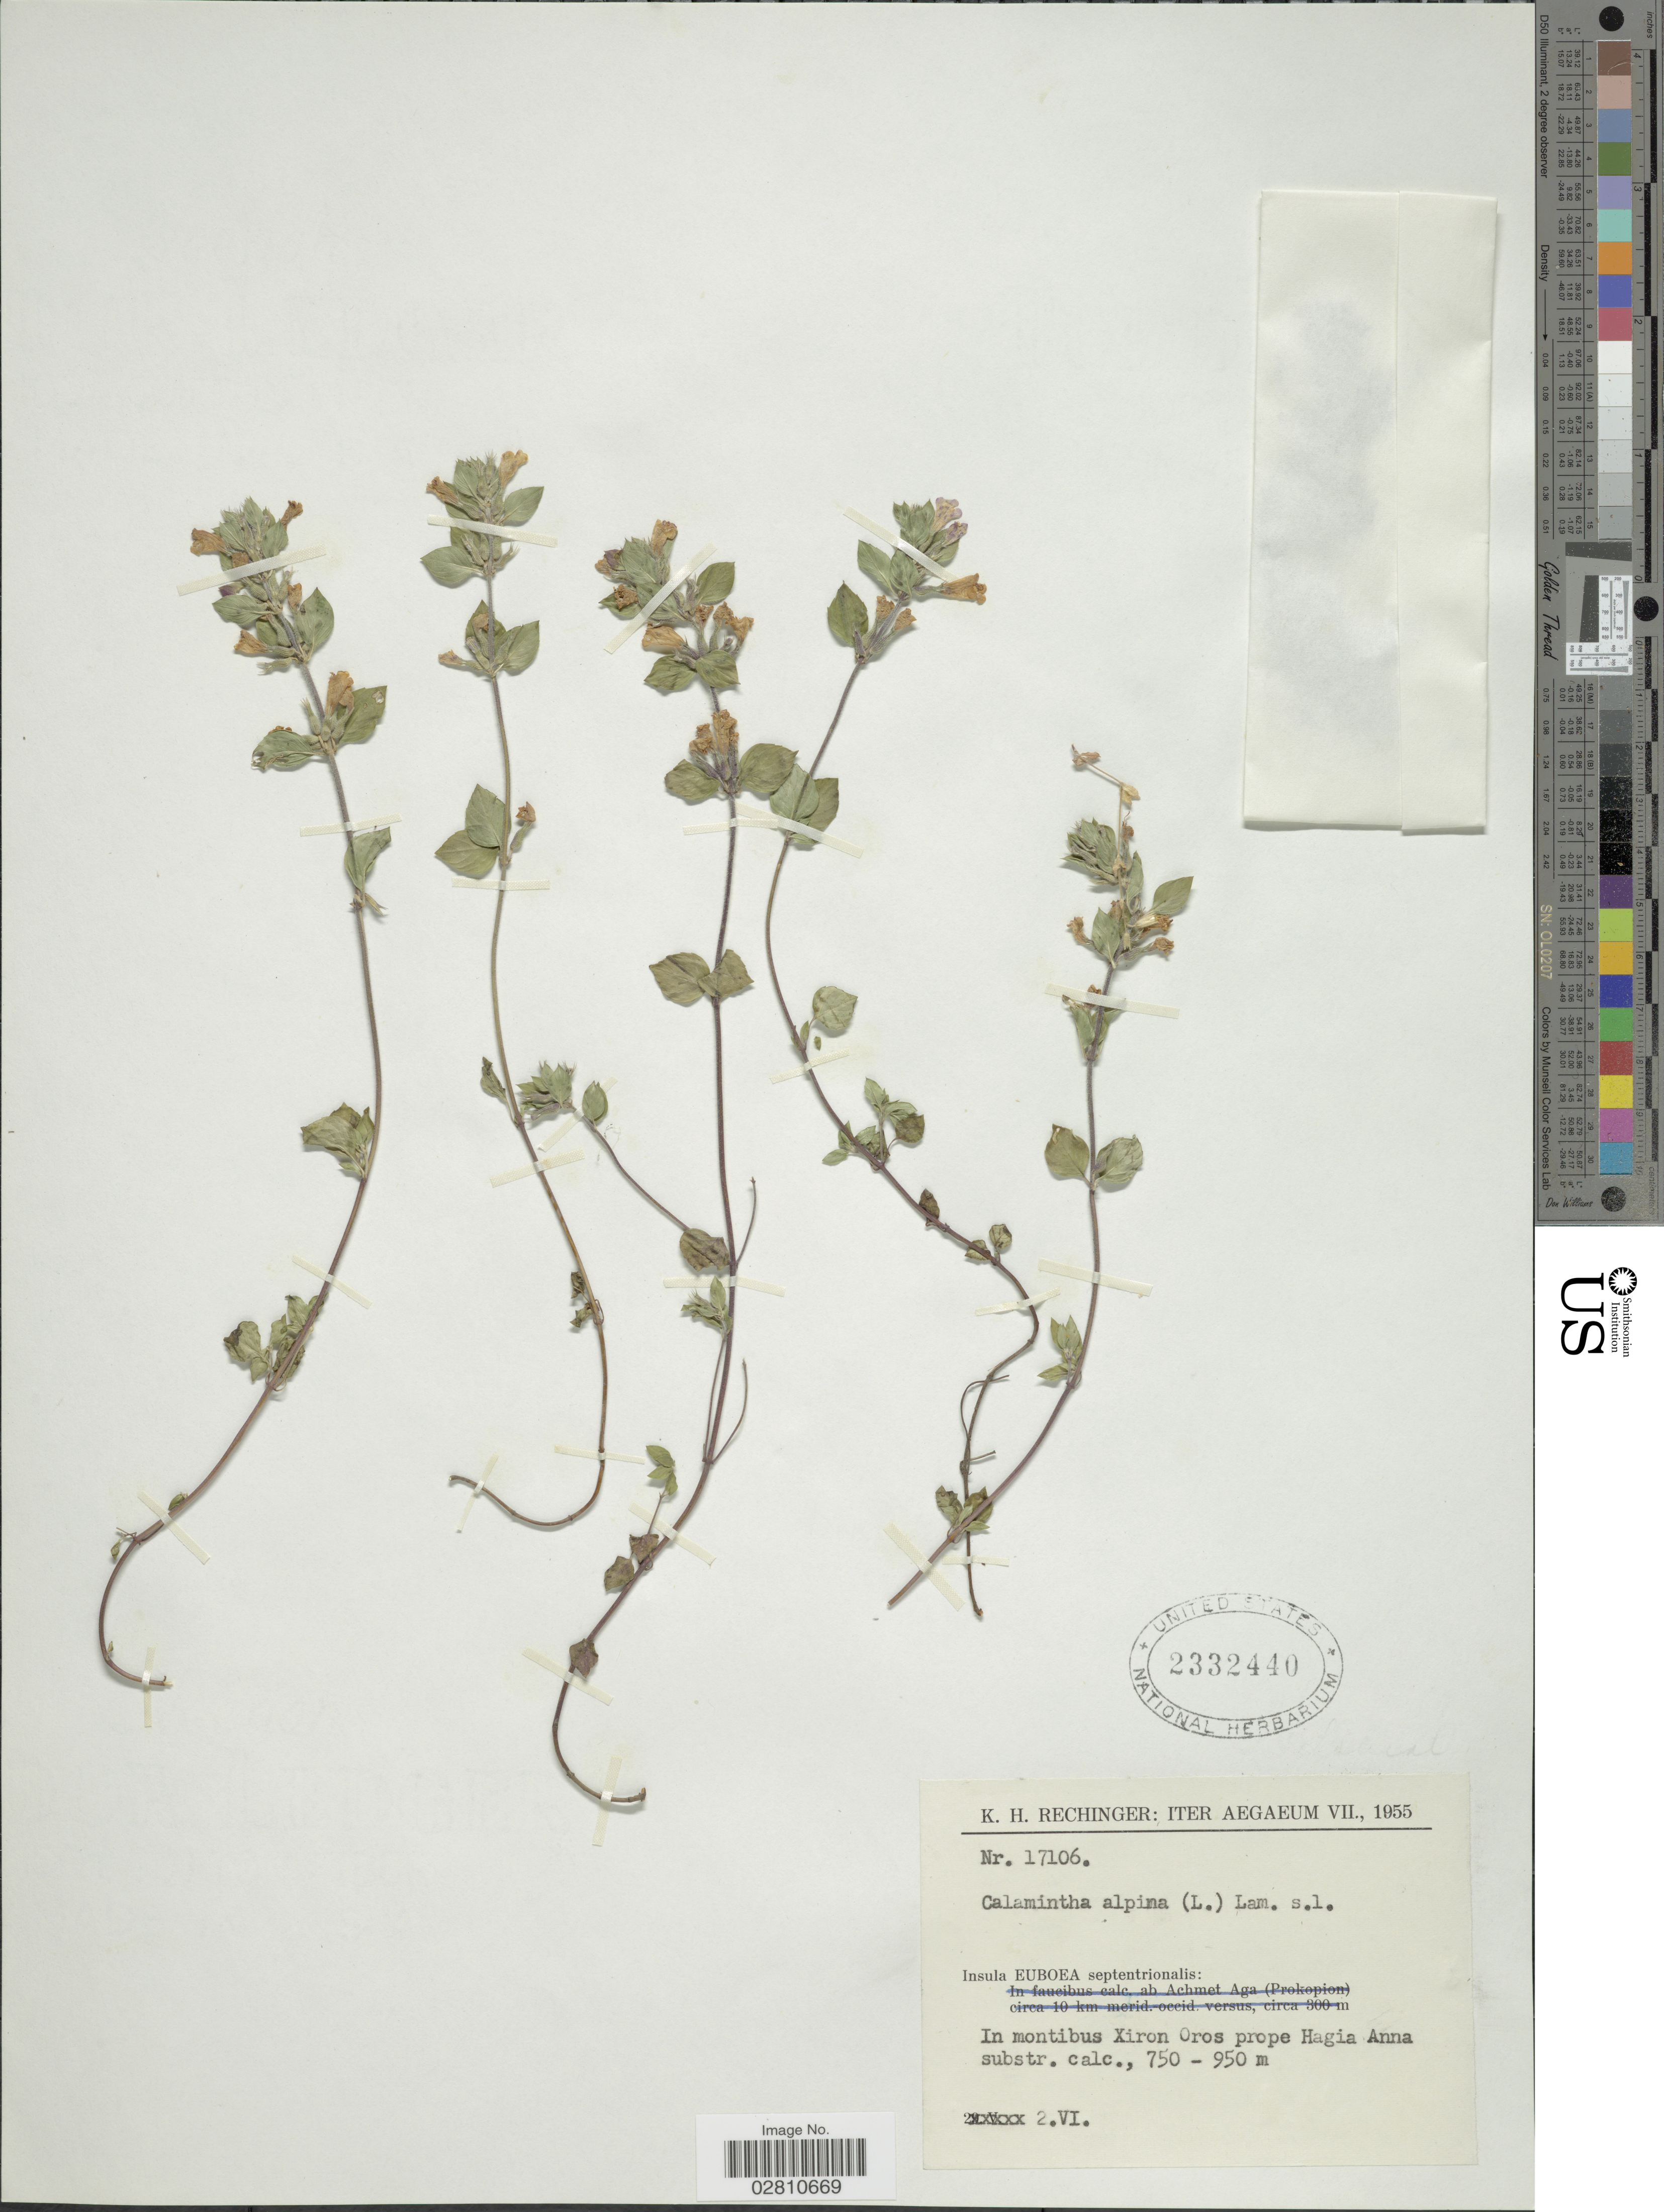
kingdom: Plantae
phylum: Tracheophyta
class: Magnoliopsida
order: Lamiales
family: Lamiaceae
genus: Clinopodium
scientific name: Clinopodium alpinum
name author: (L.) Kuntze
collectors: K. H. Rechinger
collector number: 17106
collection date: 1955-06-02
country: Greece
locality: Iter Aegaeum, Insula Euboea septentrionalis: In montibus Xiron Oros prope Hagia Anna substr. calc.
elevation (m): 750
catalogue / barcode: US 2332440